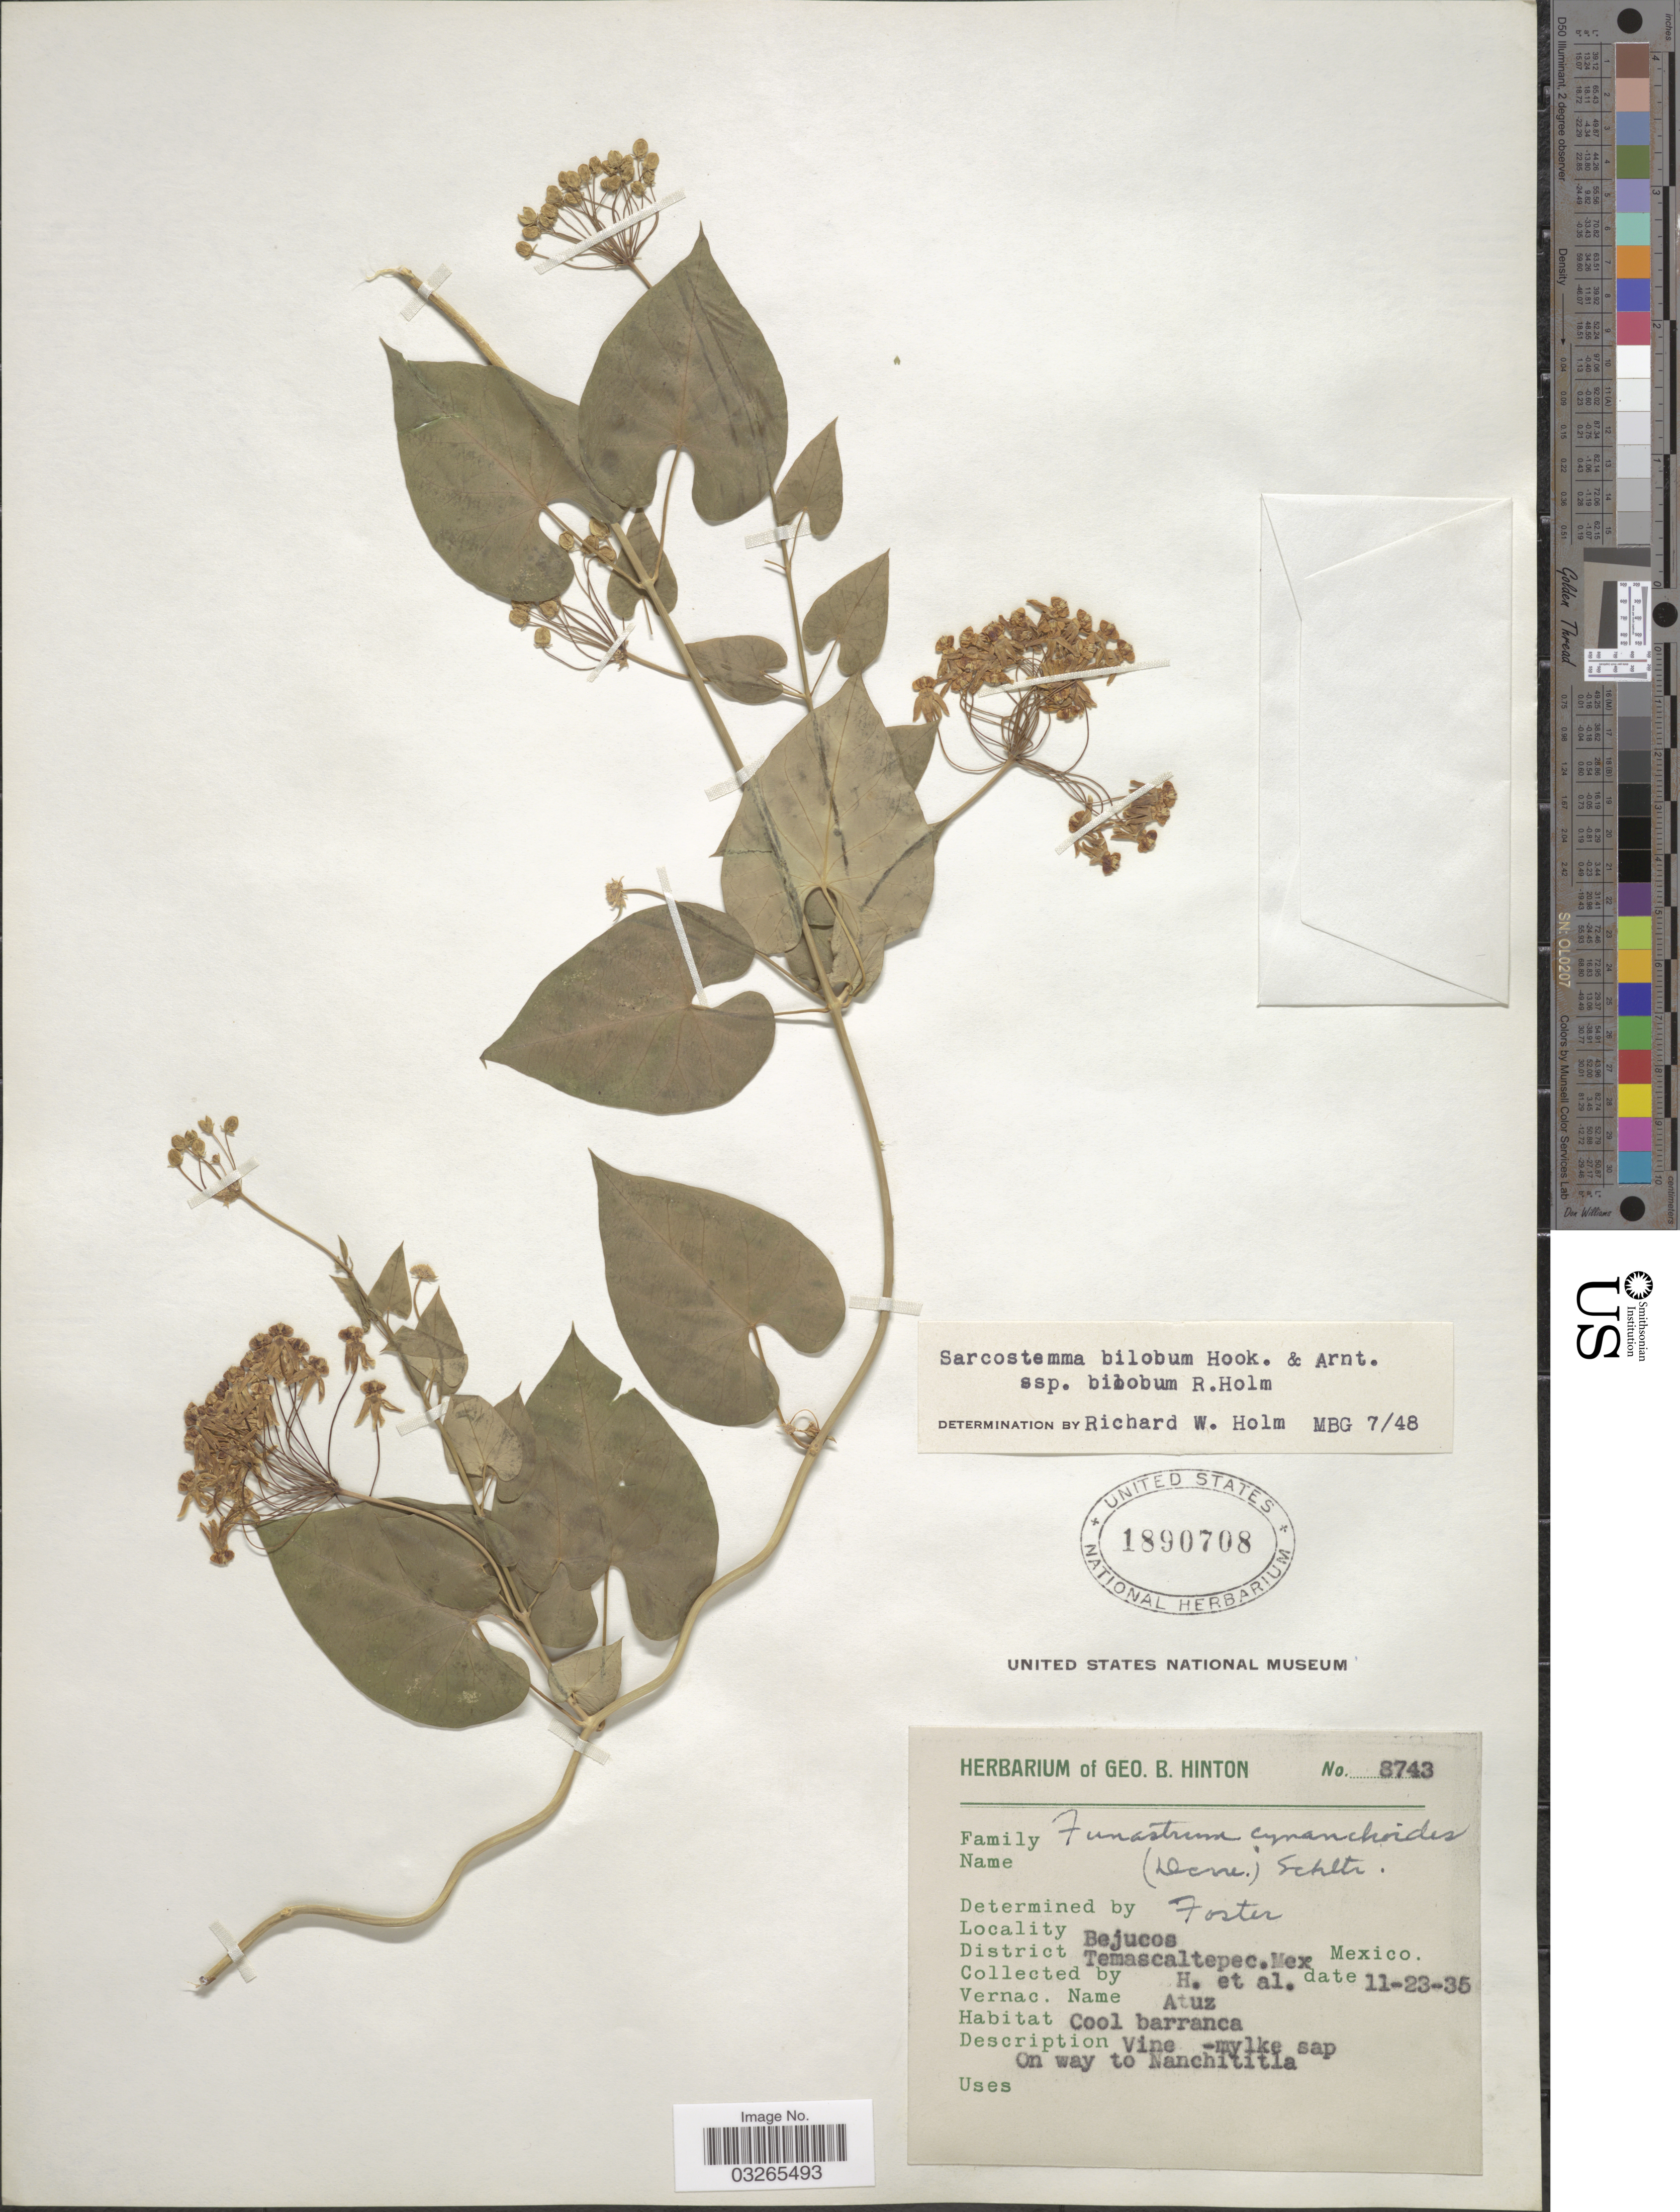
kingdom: Plantae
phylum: Tracheophyta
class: Magnoliopsida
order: Gentianales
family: Apocynaceae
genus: Sarcostemma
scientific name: Sarcostemma bilobum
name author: Hook. & Arn.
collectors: G. B. Hinton & et al.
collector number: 8743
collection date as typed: Transcribed d/m/y: 23/11/35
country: Mexico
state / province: México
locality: Bejucos, District Temascaltepec, Mex., Mexico.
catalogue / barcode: US 1890708